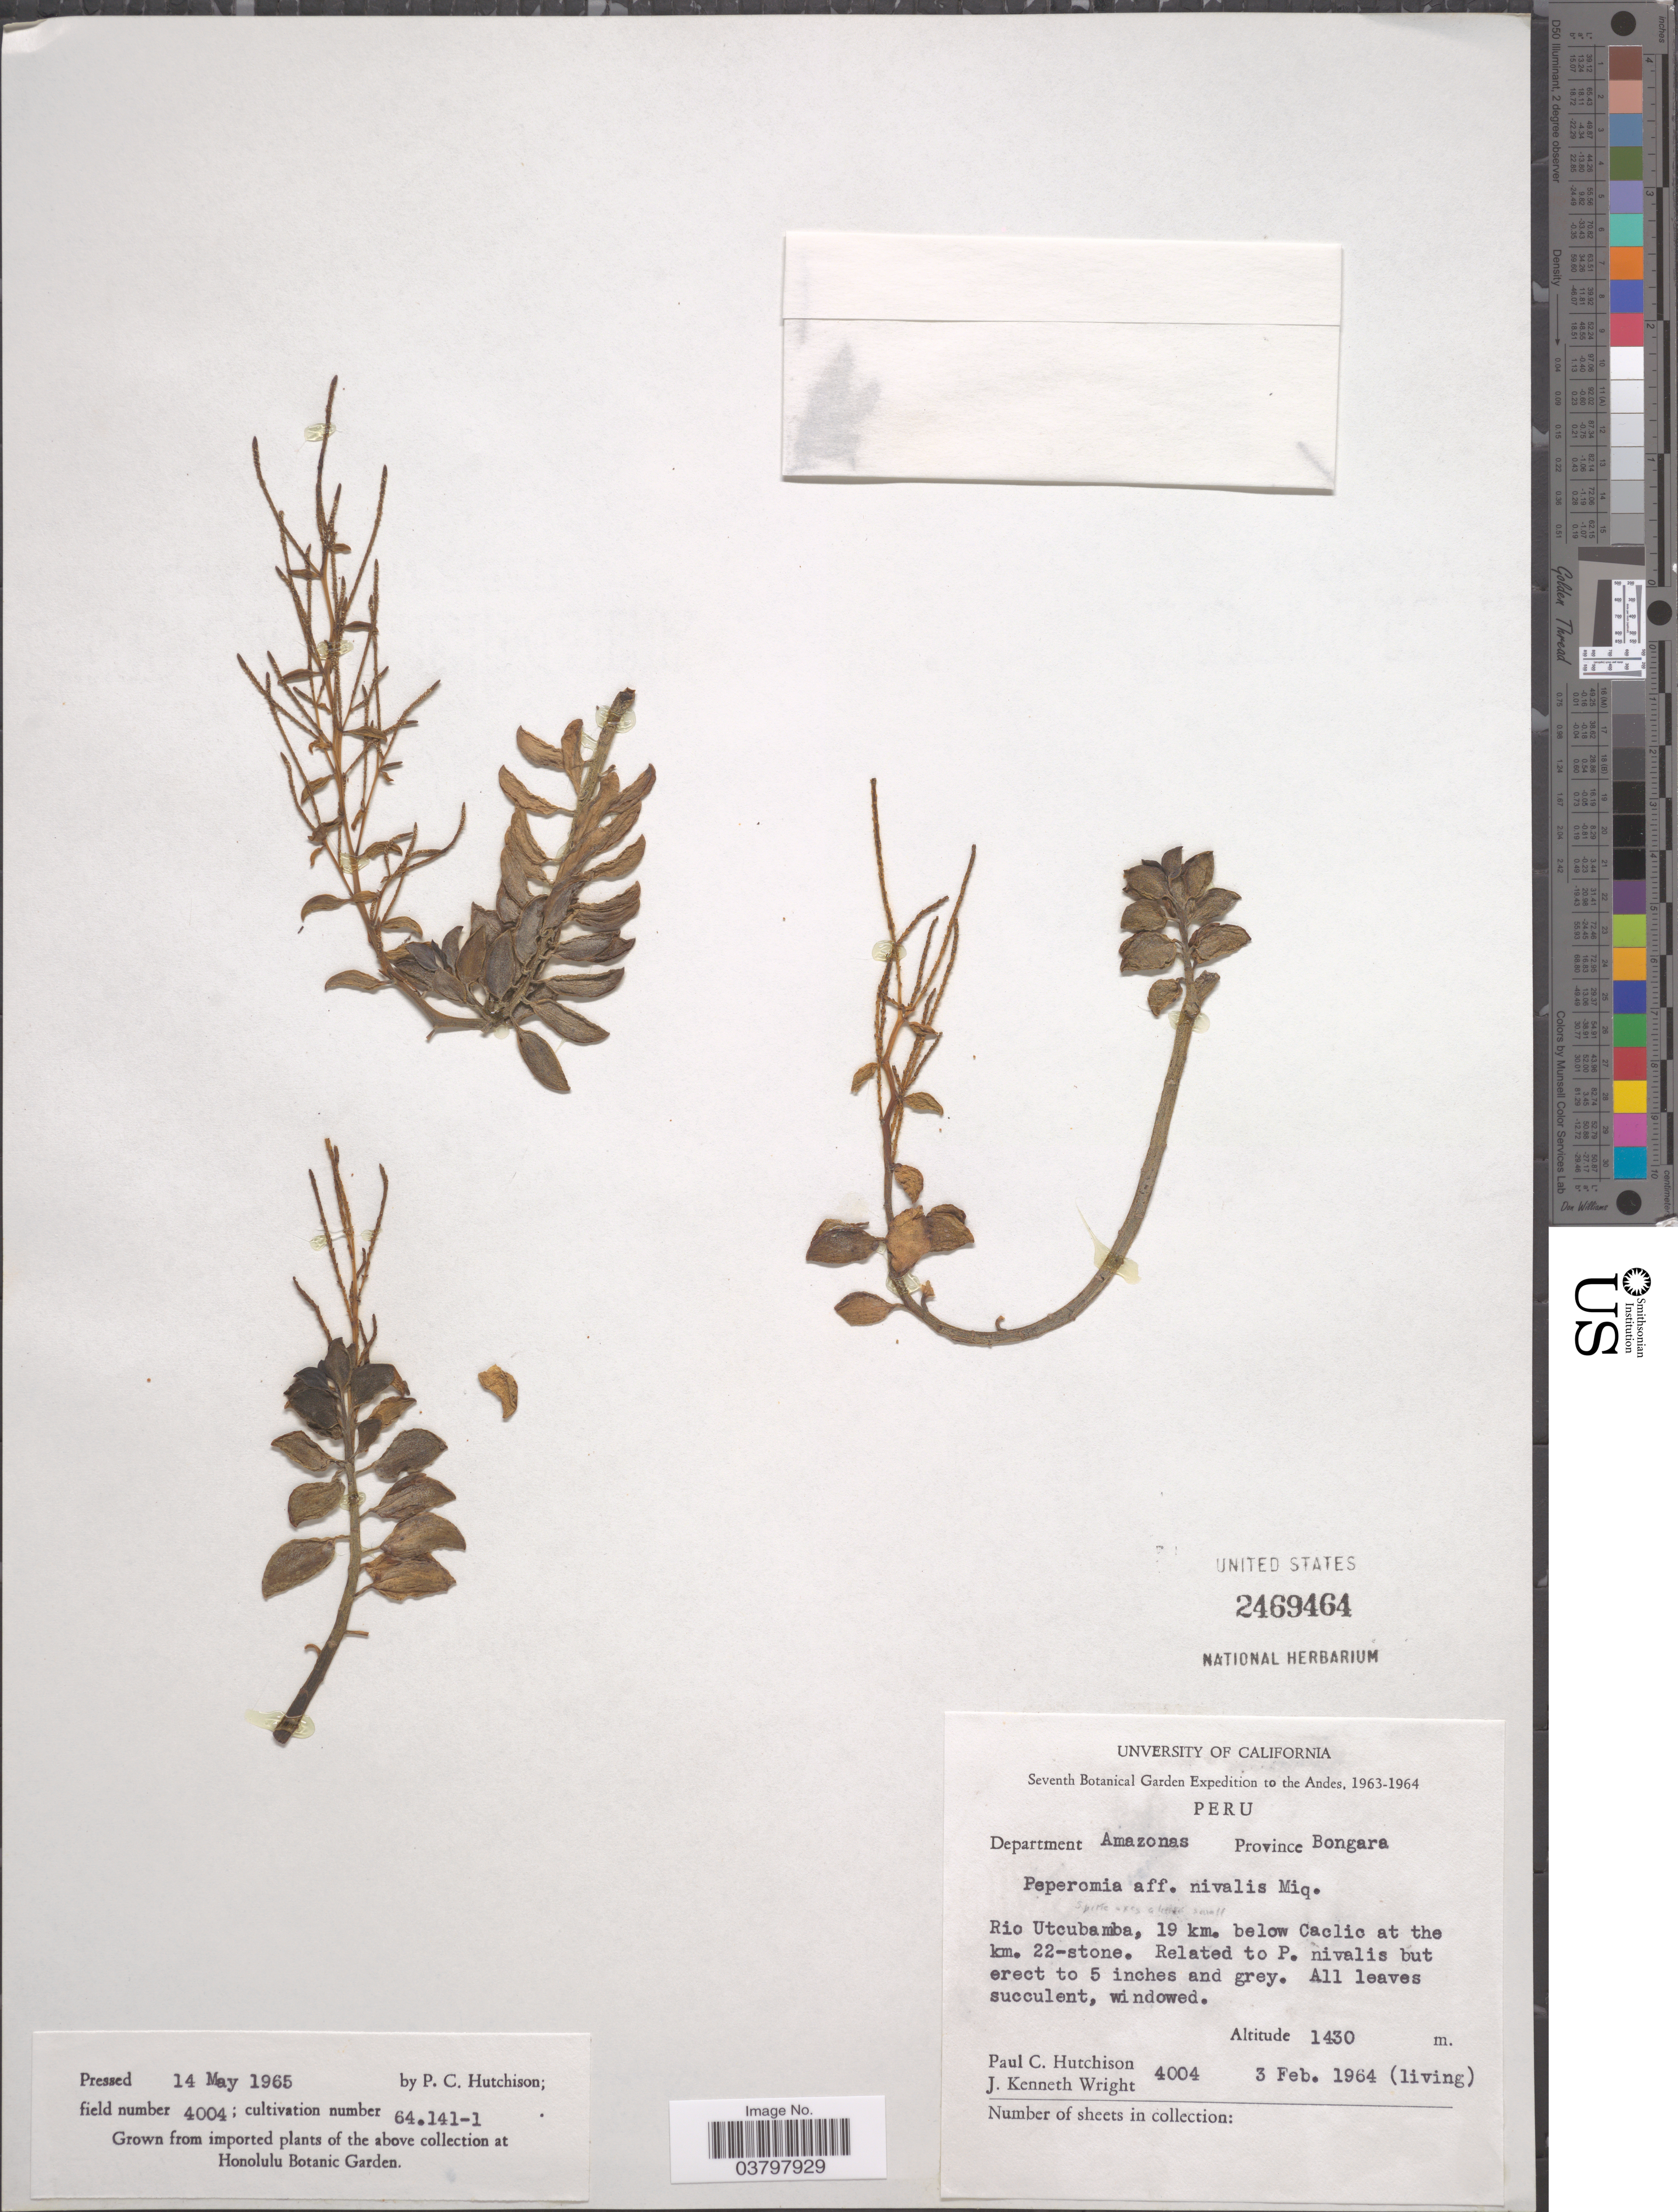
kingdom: Plantae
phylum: Tracheophyta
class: Magnoliopsida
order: Piperales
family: Piperaceae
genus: Peperomia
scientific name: Peperomia mathieui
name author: Pino & Samain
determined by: Pino, Guillermo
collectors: P. C. Hutchison & J. K. Wright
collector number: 4004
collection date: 1964-02-03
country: Peru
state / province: Amazonas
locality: The Andes. Department Amazonas. Province Bongara. Rio Utcubamba, 19 km. below Caclic at the km. 22-stone.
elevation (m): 1430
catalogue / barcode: US 2469464